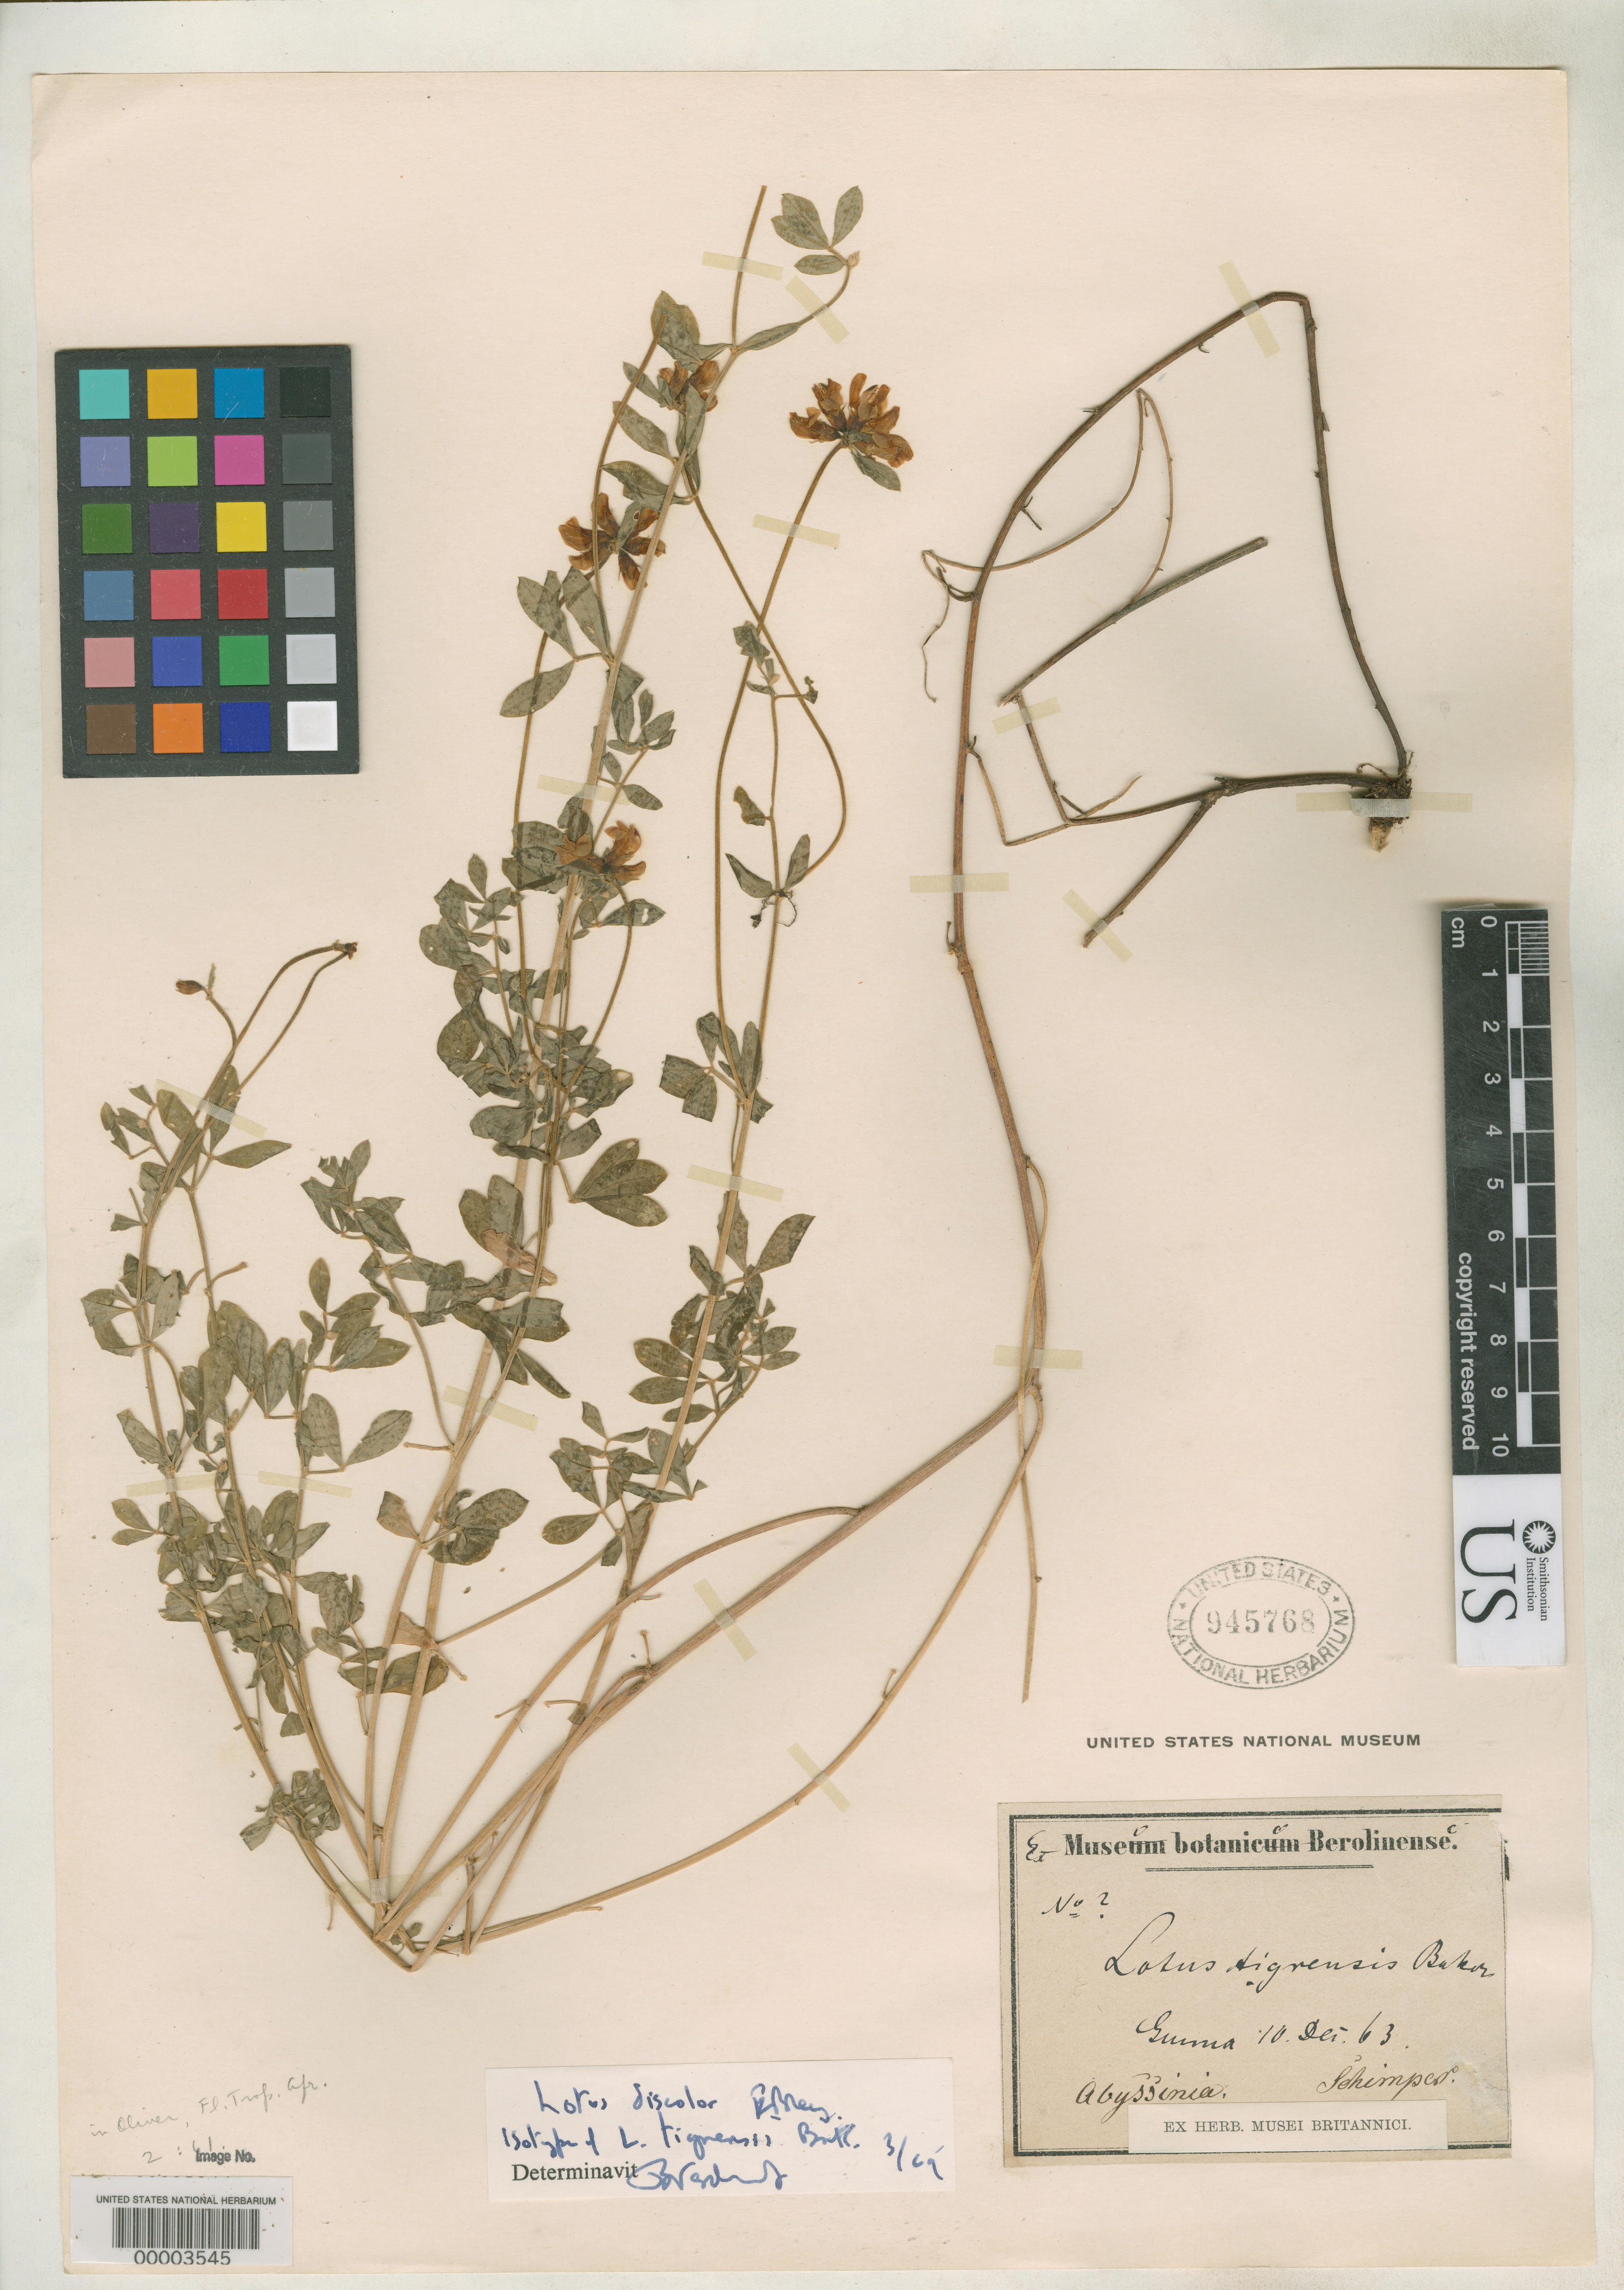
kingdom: Plantae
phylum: Tracheophyta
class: Magnoliopsida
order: Fabales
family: Fabaceae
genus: Lotus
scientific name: Lotus tigrensis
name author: Baker in Oliv.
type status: Isotype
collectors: G. W. Schimper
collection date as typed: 10 Dec 1863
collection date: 1863-12-10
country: Ethiopia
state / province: Tigray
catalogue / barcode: US 945768